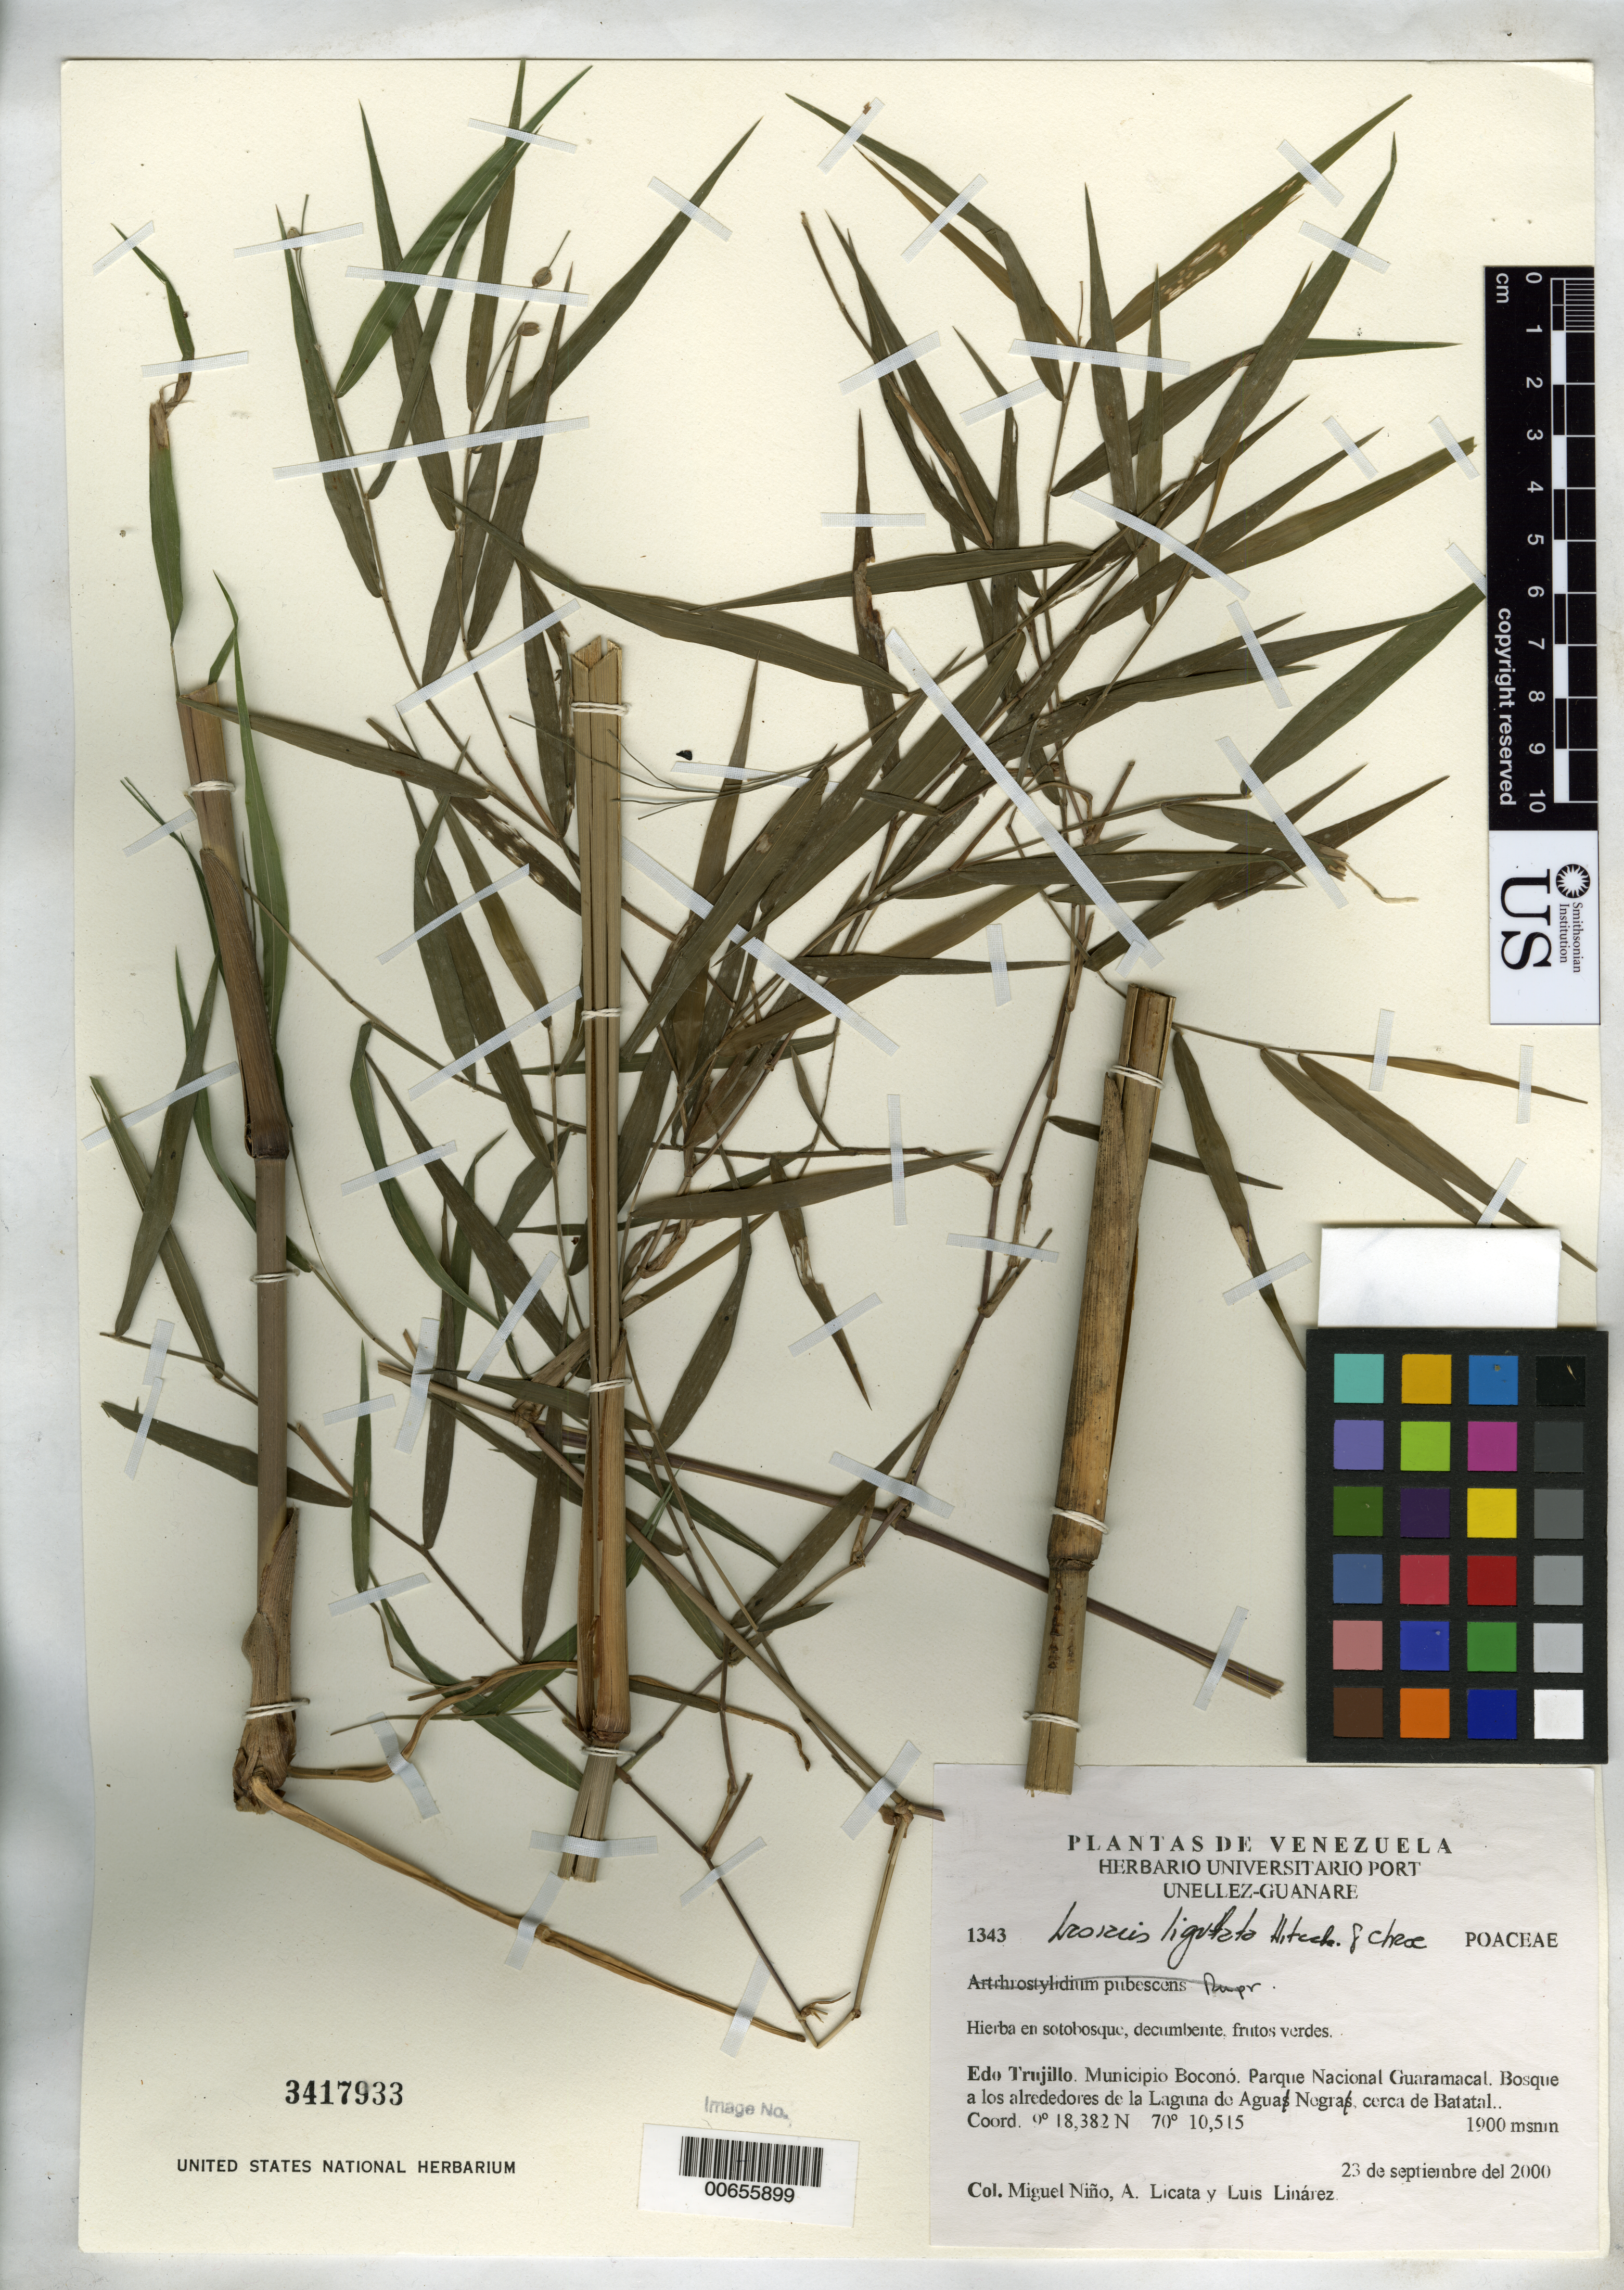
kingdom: Plantae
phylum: Tracheophyta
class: Liliopsida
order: Poales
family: Poaceae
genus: Lasiacis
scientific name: Lasiacis ligulata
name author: Hitchc. & Chase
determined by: Zuloaga, F. O.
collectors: S. M. Niño, A. Licata & L. Linárez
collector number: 1343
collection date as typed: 23 Sep 2000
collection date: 2000-09-23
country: Venezuela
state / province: Trujillo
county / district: Boconó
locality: Parque Nacional Guaramacal. Laguna de Aguas Negras, cerca de Batatal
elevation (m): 1900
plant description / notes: PORT, US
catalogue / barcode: US 3417933